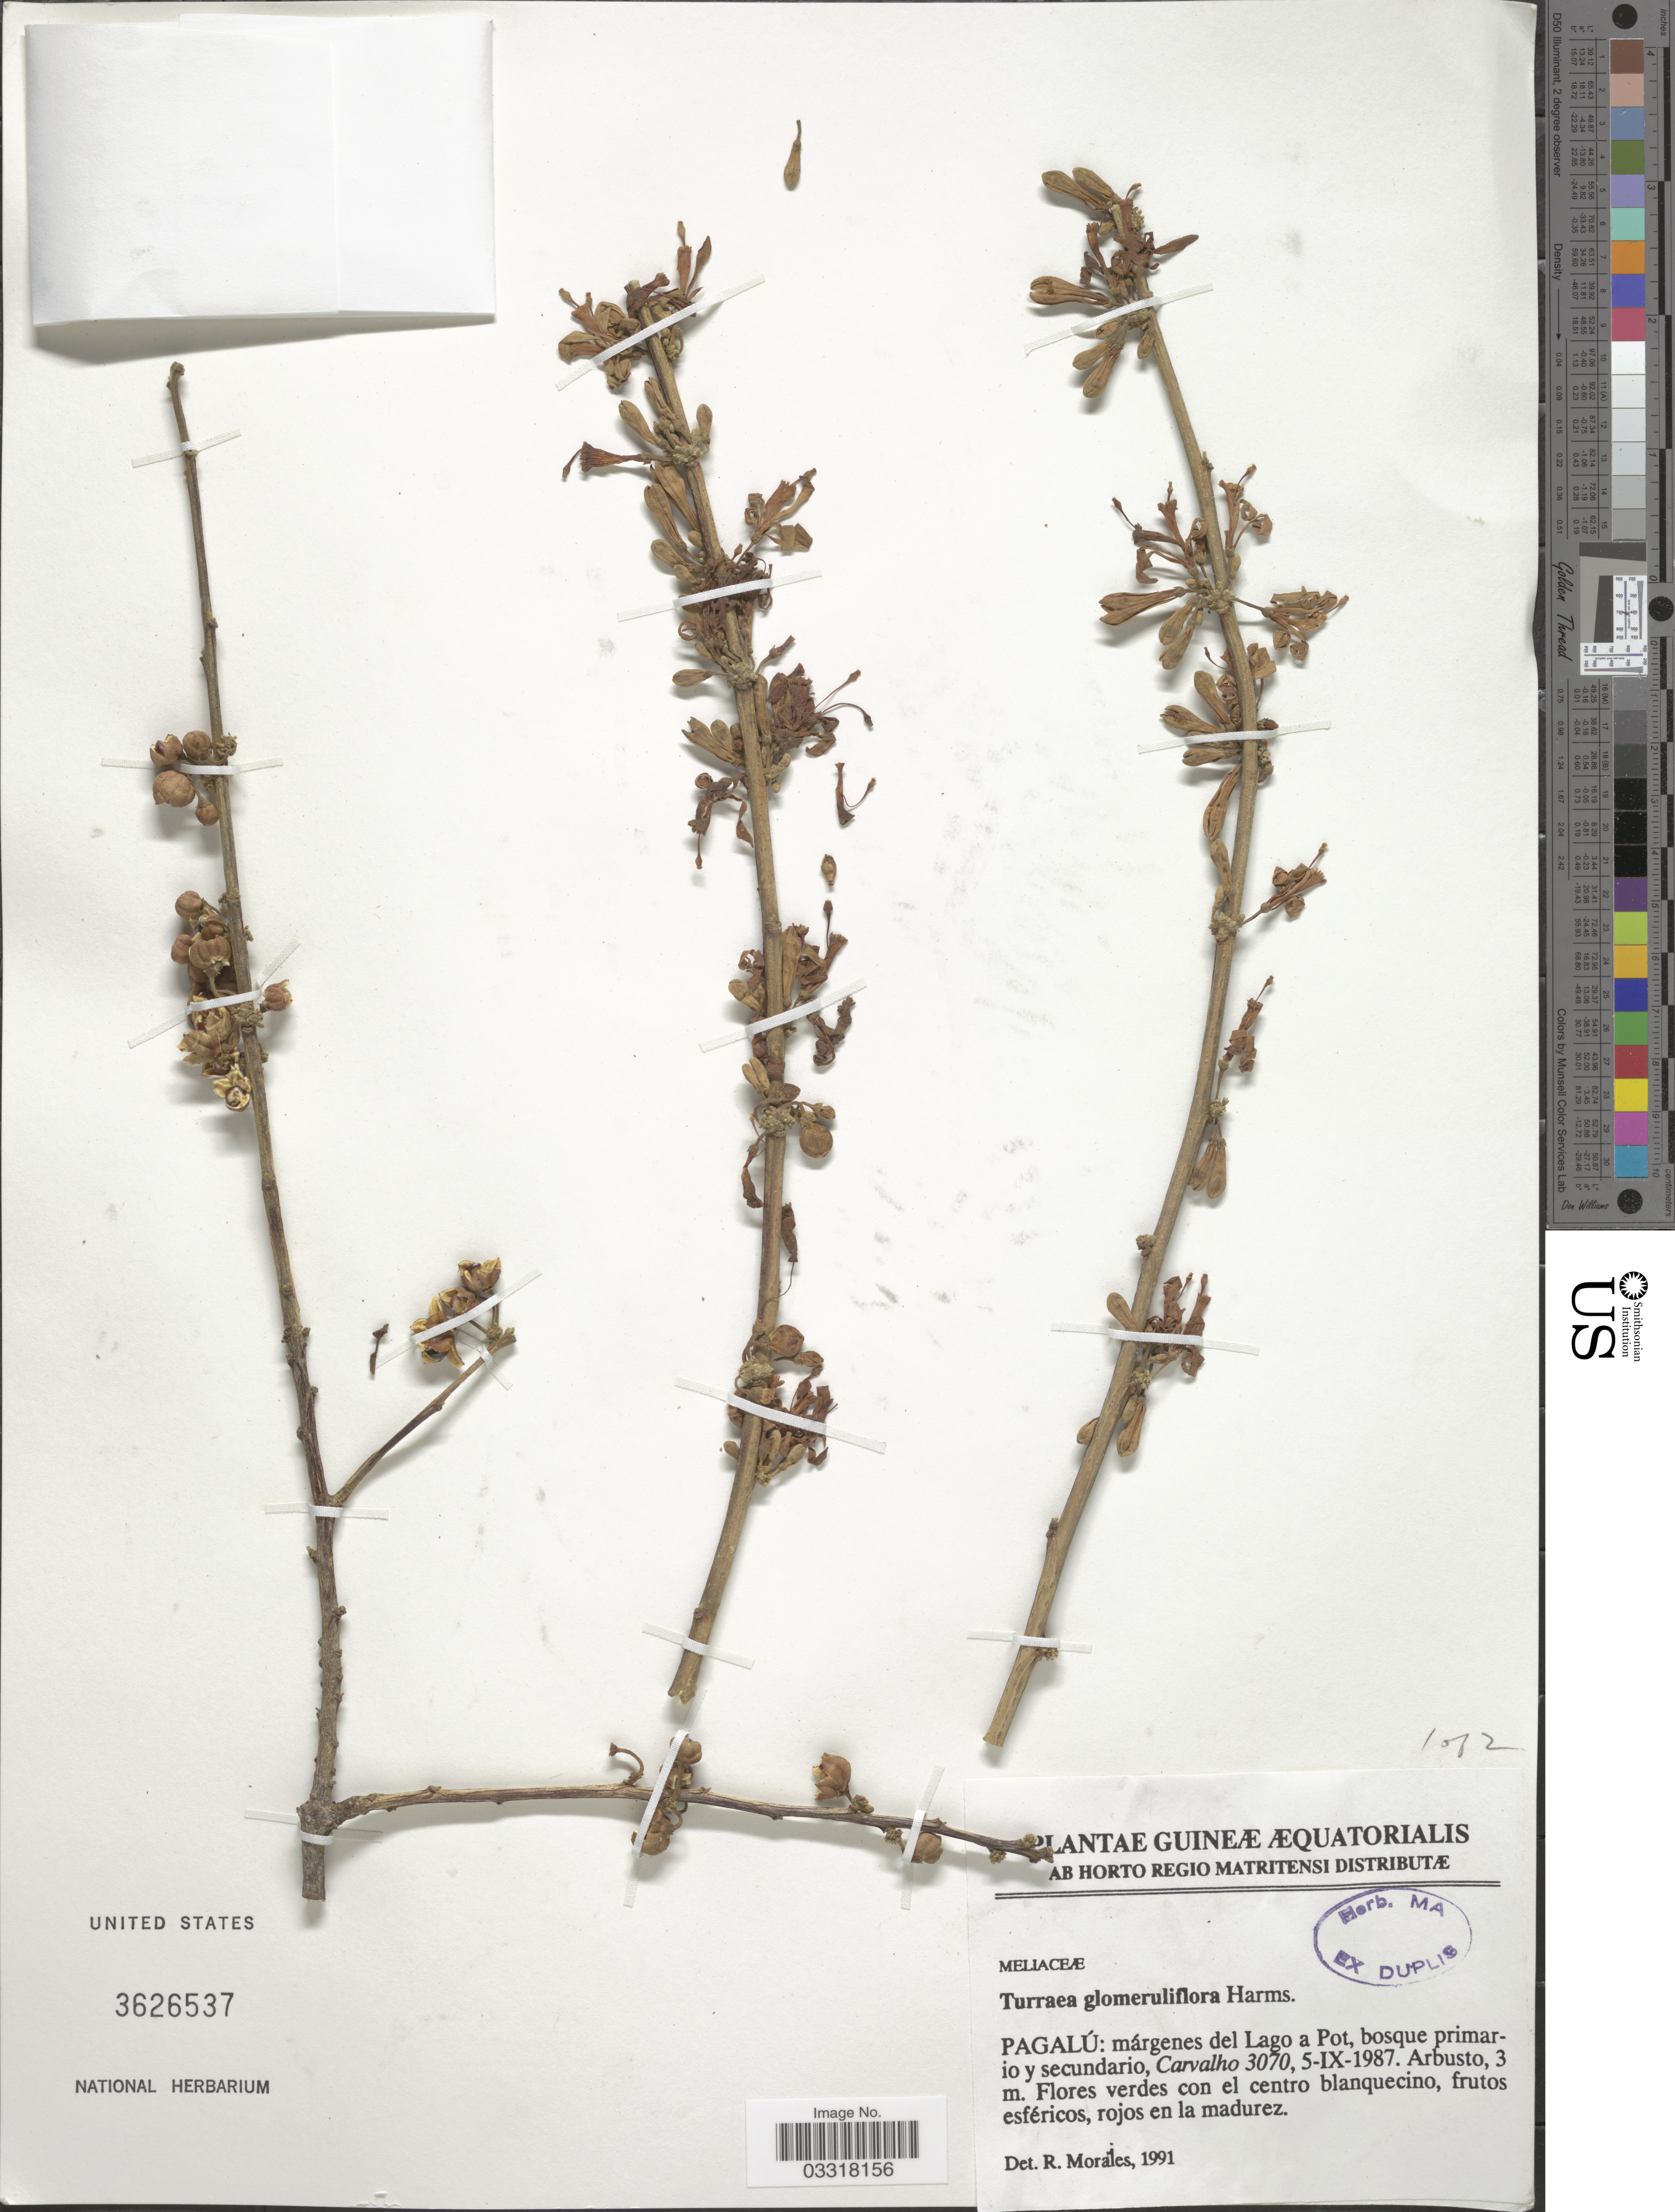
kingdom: Plantae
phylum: Tracheophyta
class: Magnoliopsida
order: Sapindales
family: Meliaceae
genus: Turraea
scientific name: Turraea glomeruliflora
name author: Harms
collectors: Carvalho, --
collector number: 3070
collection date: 1987-09-05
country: Equatorial Guinea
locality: Guineæ Æquatorialis. Pagalú: márgenes del Lago a Pot, bosque primario y secundario.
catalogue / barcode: US 3626537